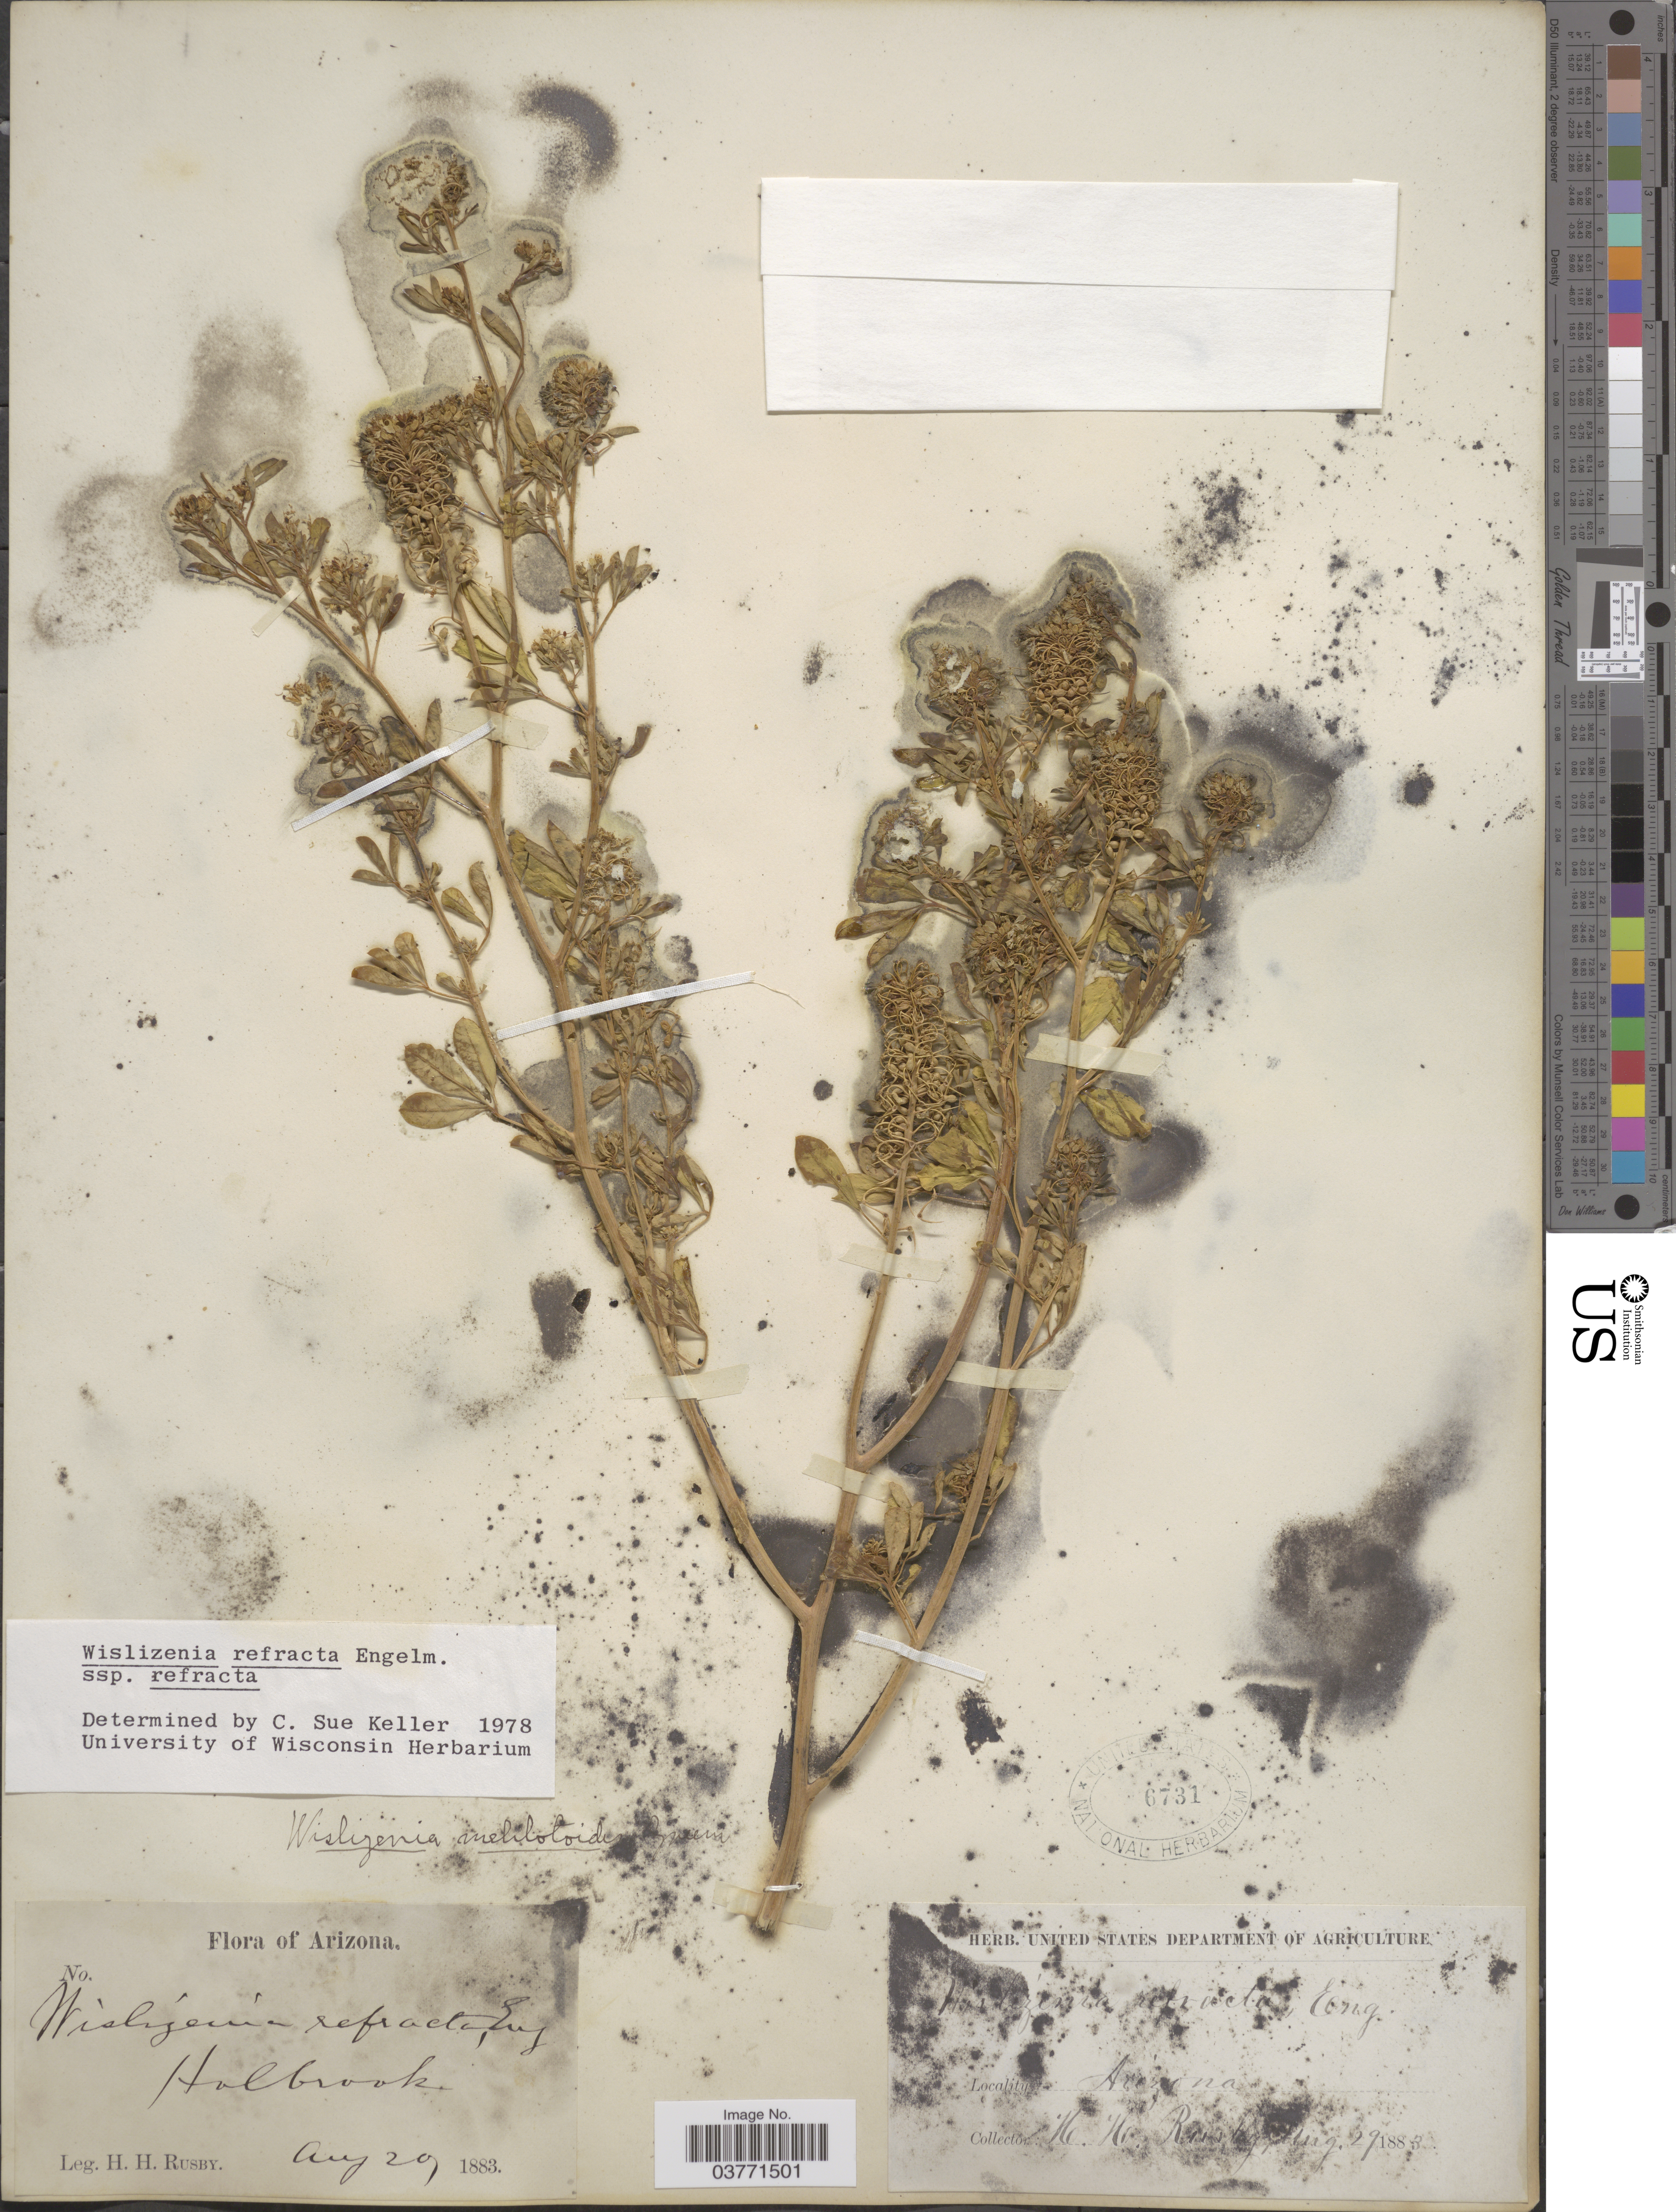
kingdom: Plantae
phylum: Tracheophyta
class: Magnoliopsida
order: Brassicales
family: Cleomaceae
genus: Cleomella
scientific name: Cleomella refracta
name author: (Engelm.) J.C. Hall & Roalson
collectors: H. H. Rusby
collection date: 1883-08-29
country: United States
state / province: Arizona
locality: Holbrook.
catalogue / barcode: US 6731